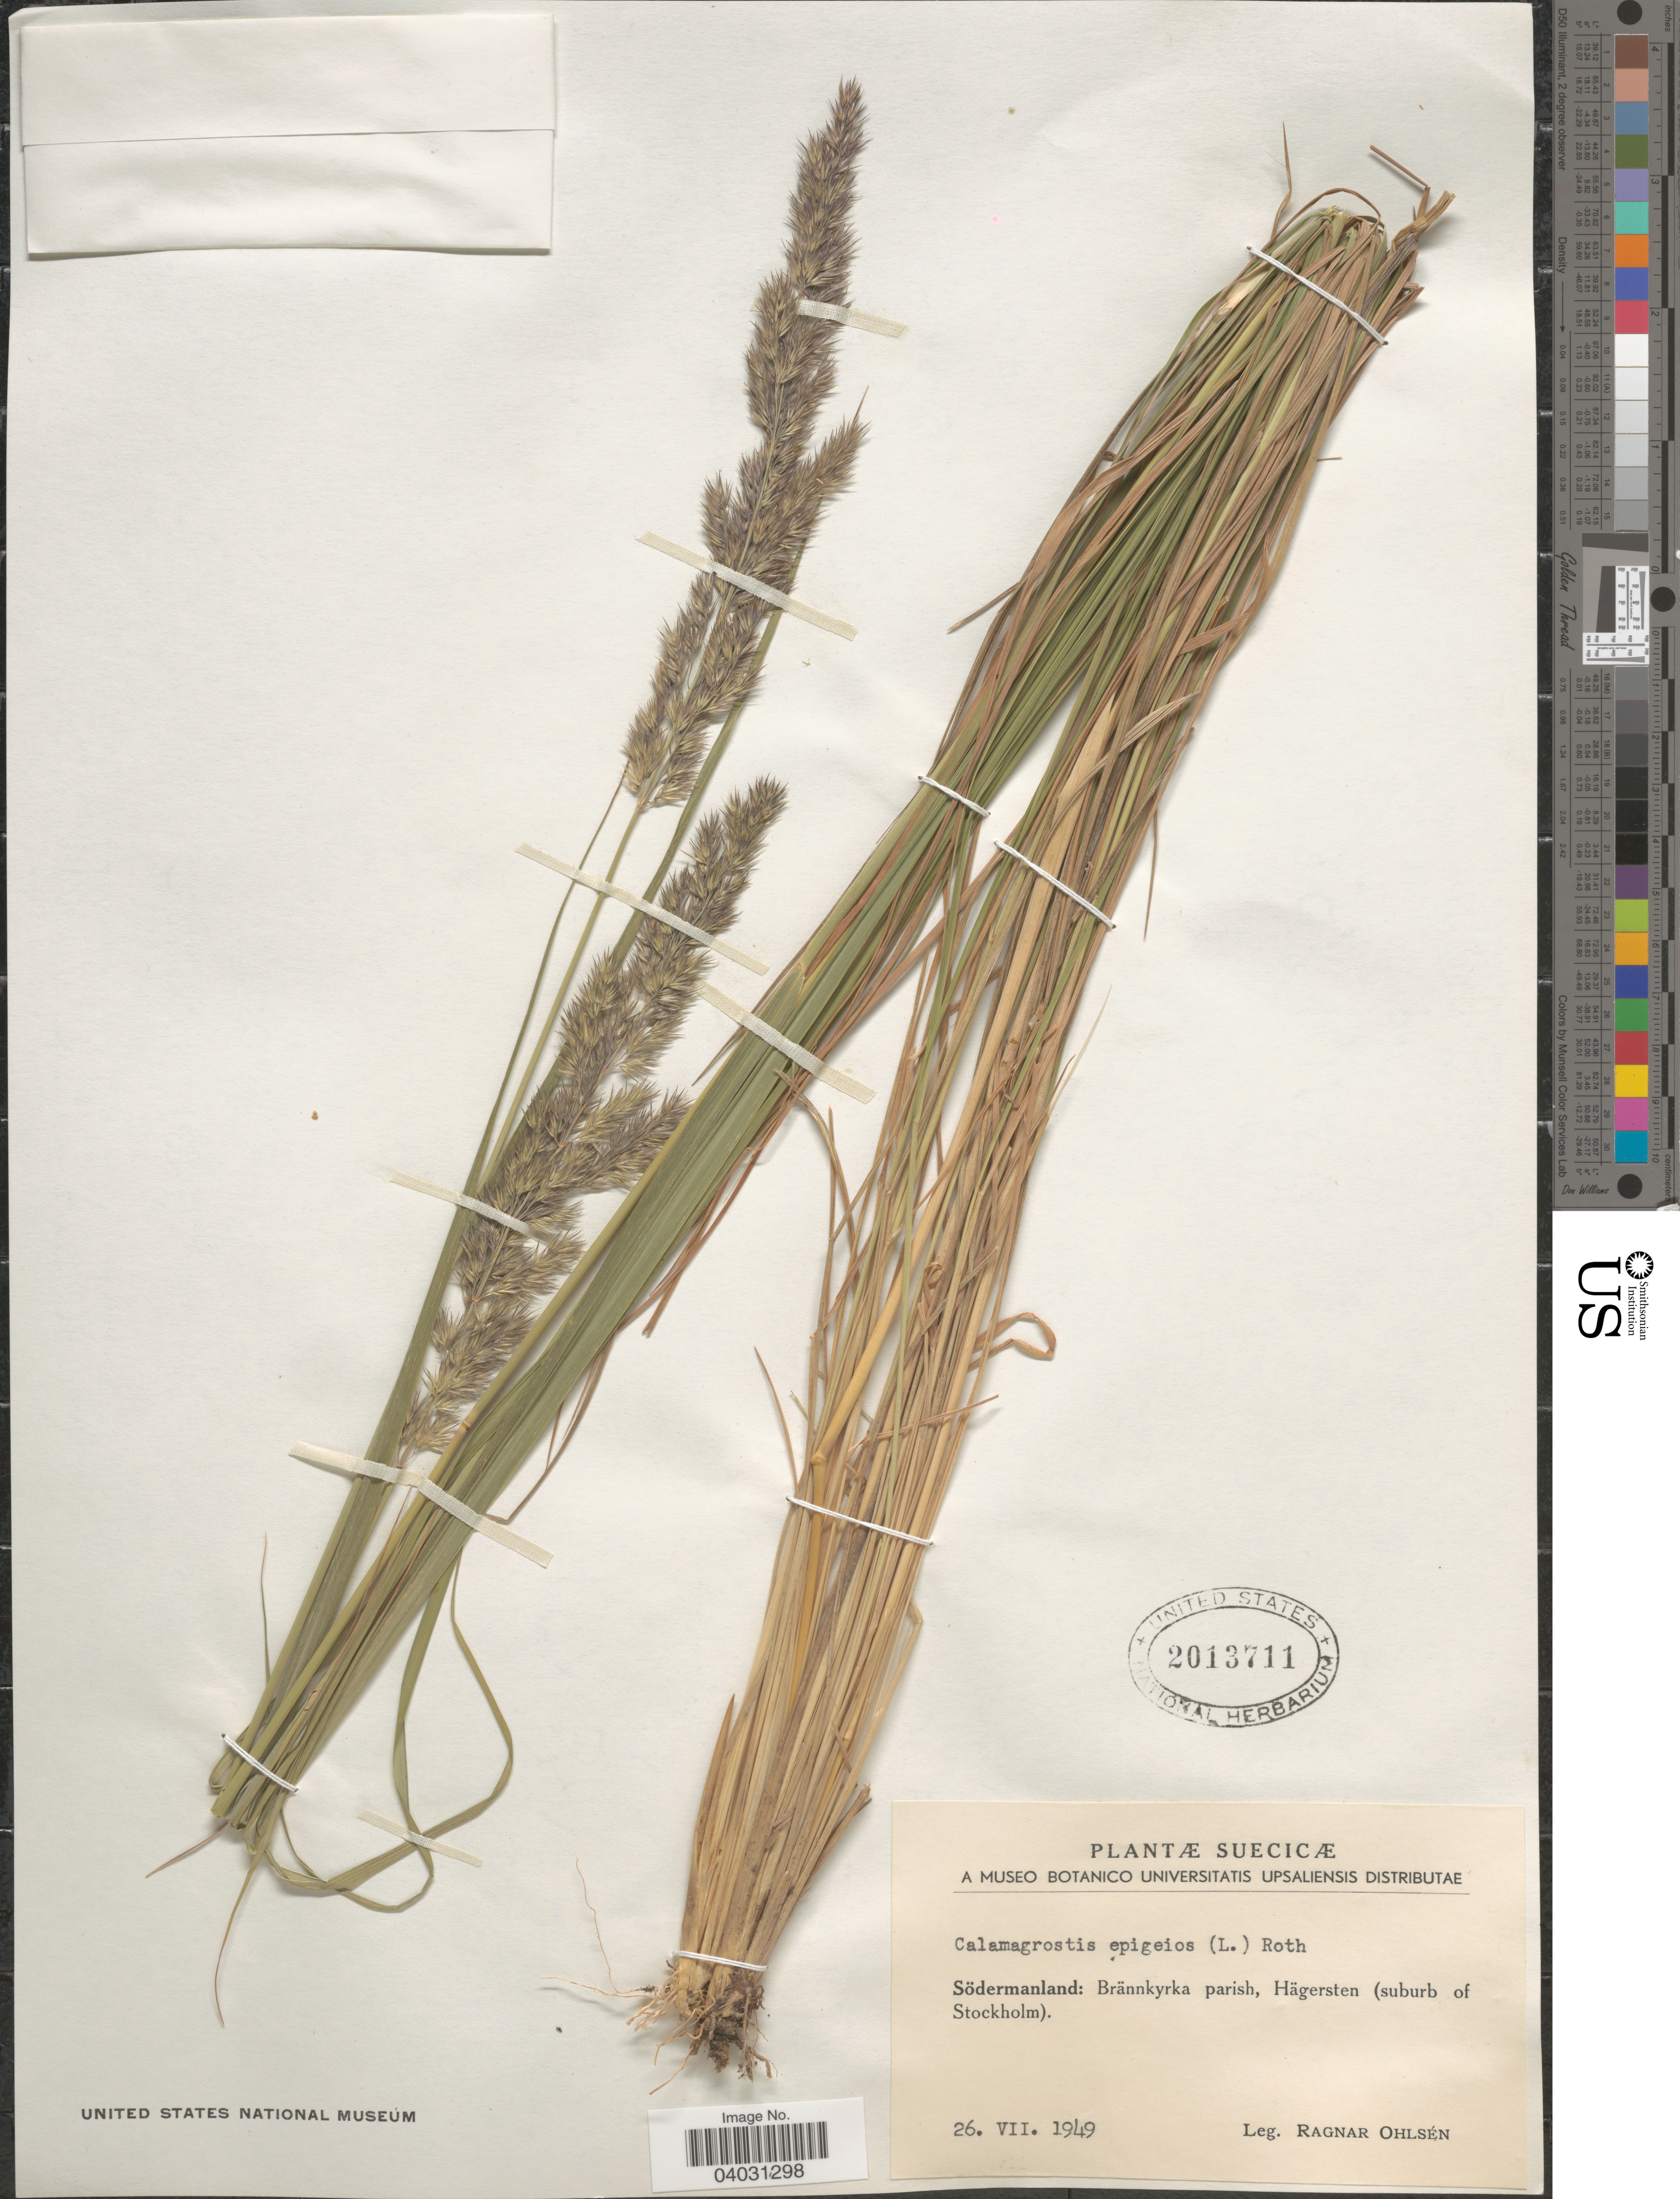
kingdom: Plantae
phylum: Tracheophyta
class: Liliopsida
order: Poales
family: Poaceae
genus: Calamagrostis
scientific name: Calamagrostis epigeios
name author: (L.) Roth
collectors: R. Ohlsén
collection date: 1949-07-26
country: Sweden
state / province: Sodermanland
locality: Suecicæ. Södermanland: Brännkyrka parish, Hägersten (suburb of Stockholm).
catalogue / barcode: US 2013711